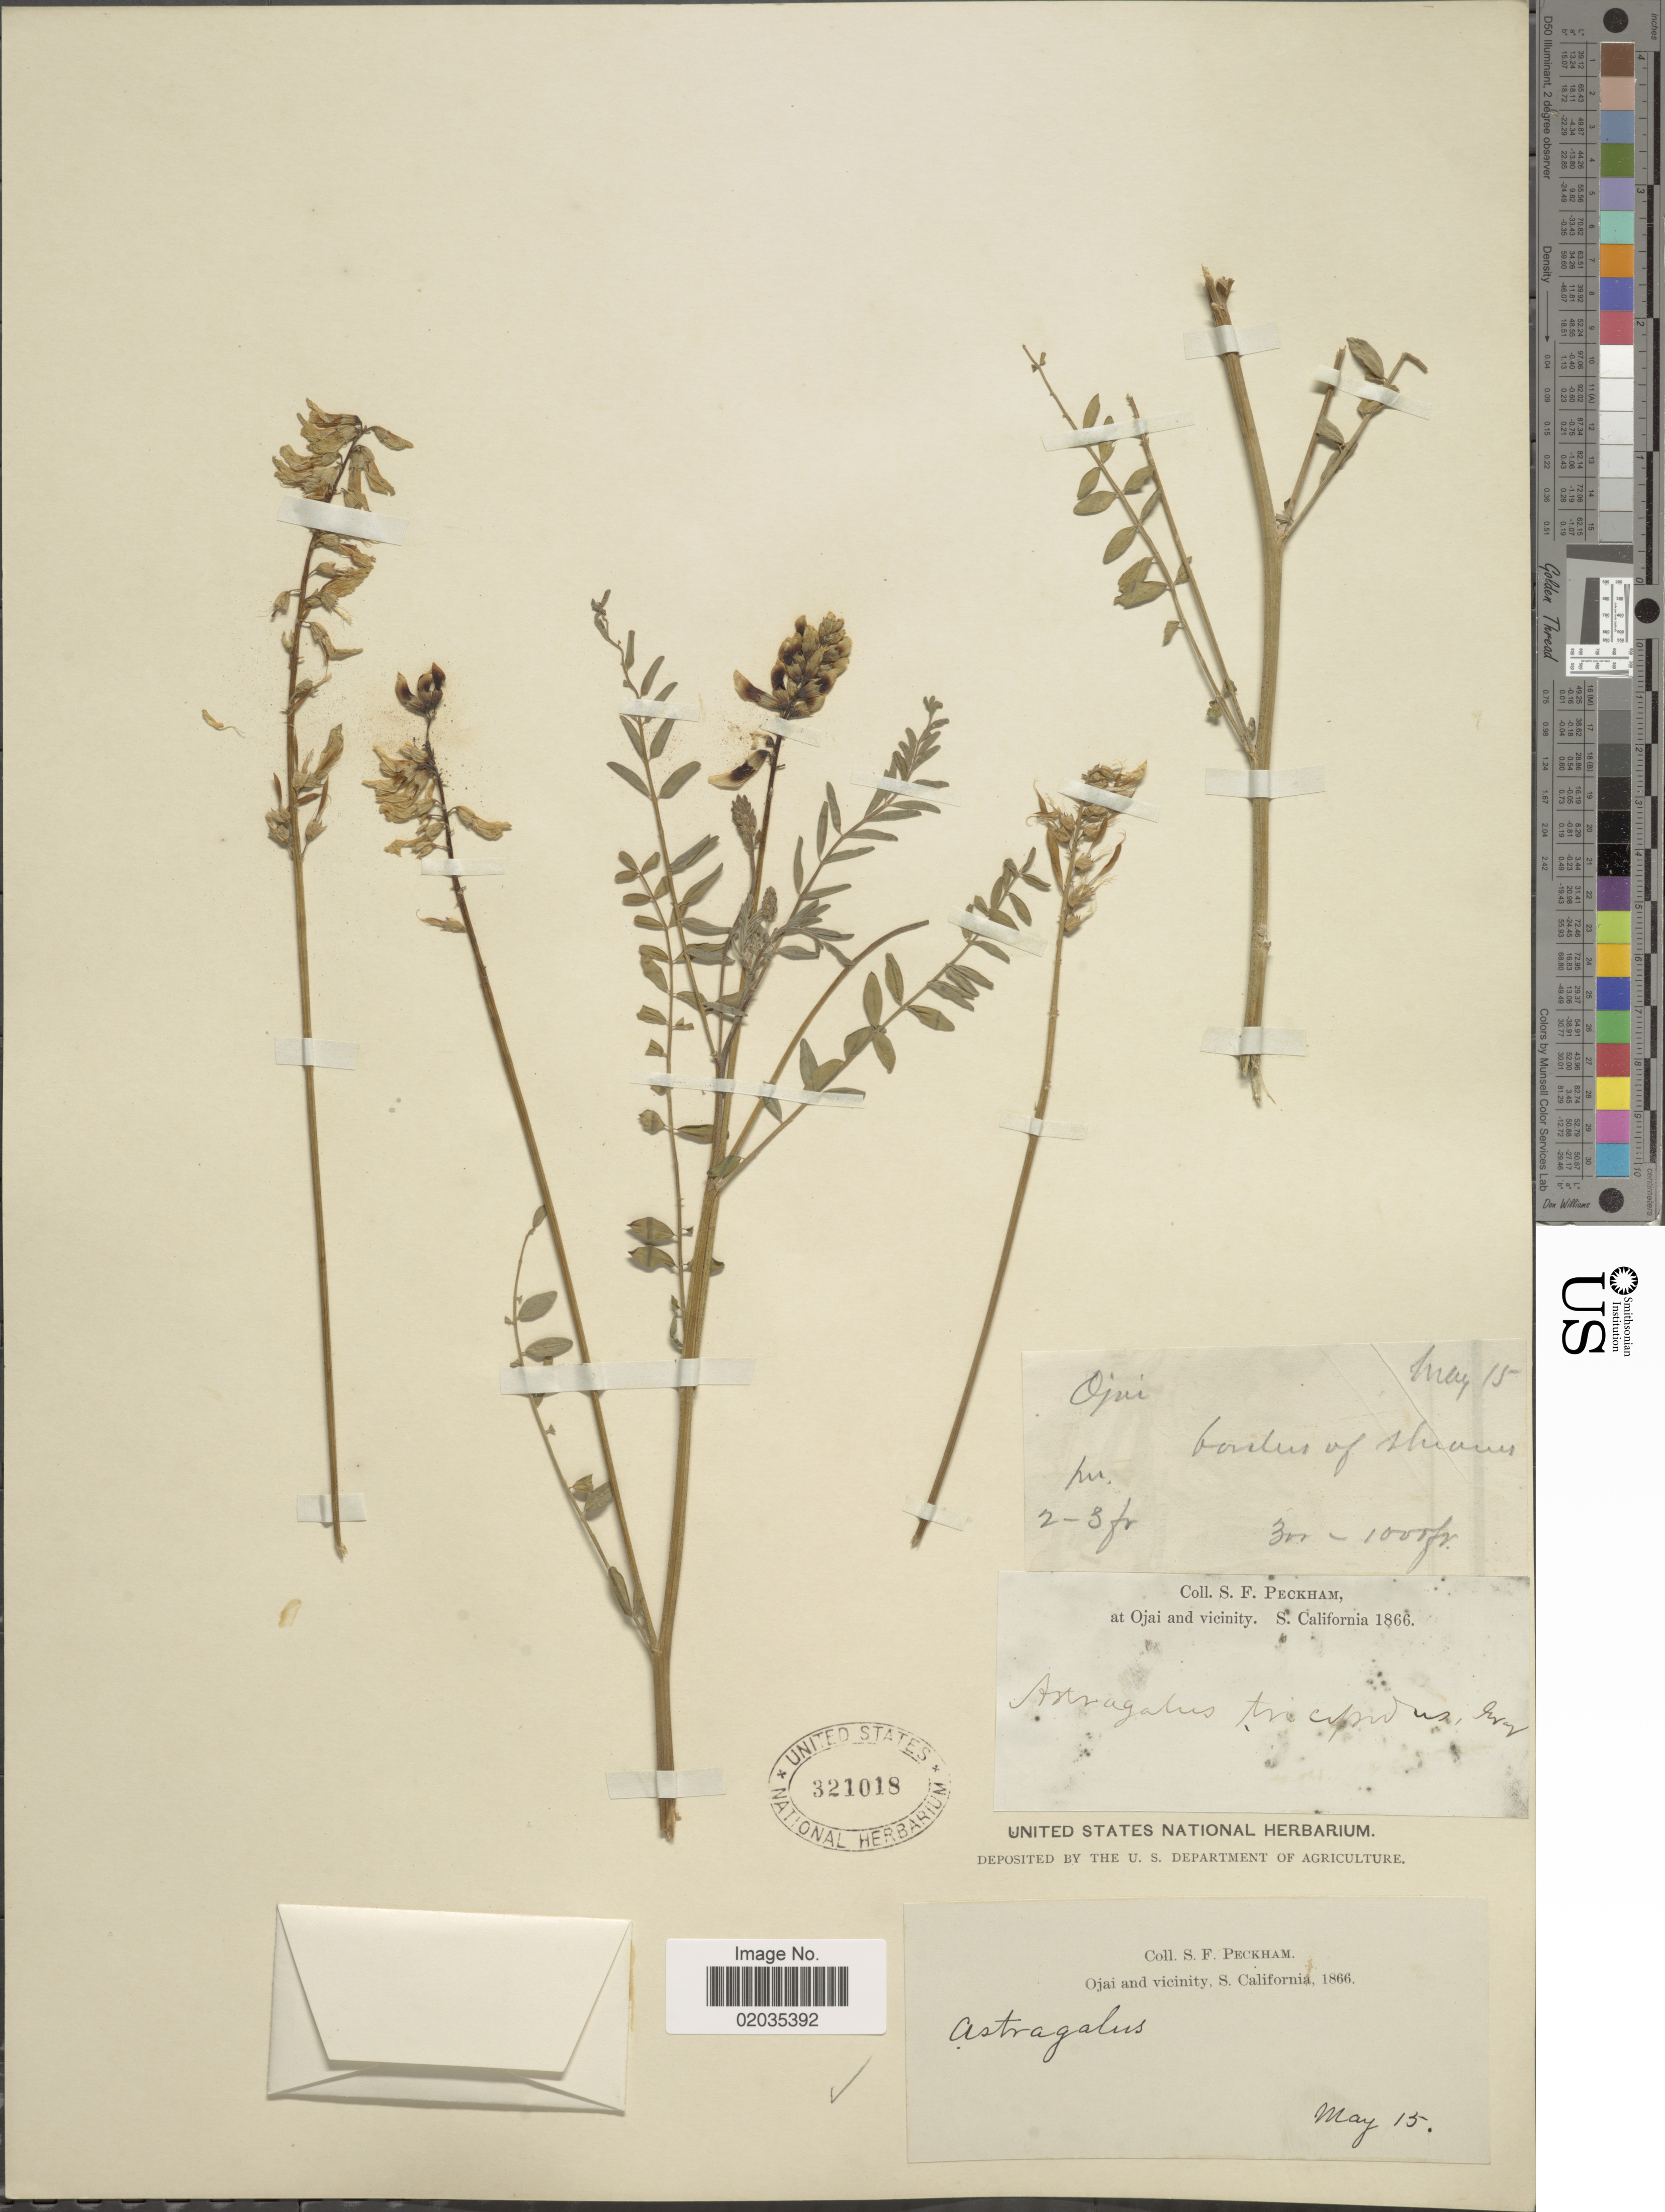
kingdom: Plantae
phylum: Tracheophyta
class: Magnoliopsida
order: Fabales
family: Fabaceae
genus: Astragalus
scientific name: Astragalus trichopodus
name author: (Nutt.) A. Gray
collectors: S. Peckham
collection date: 1866-05-15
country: United States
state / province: California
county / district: Ventura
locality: Ojai and vicinity, S. California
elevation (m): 91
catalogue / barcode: US 321018